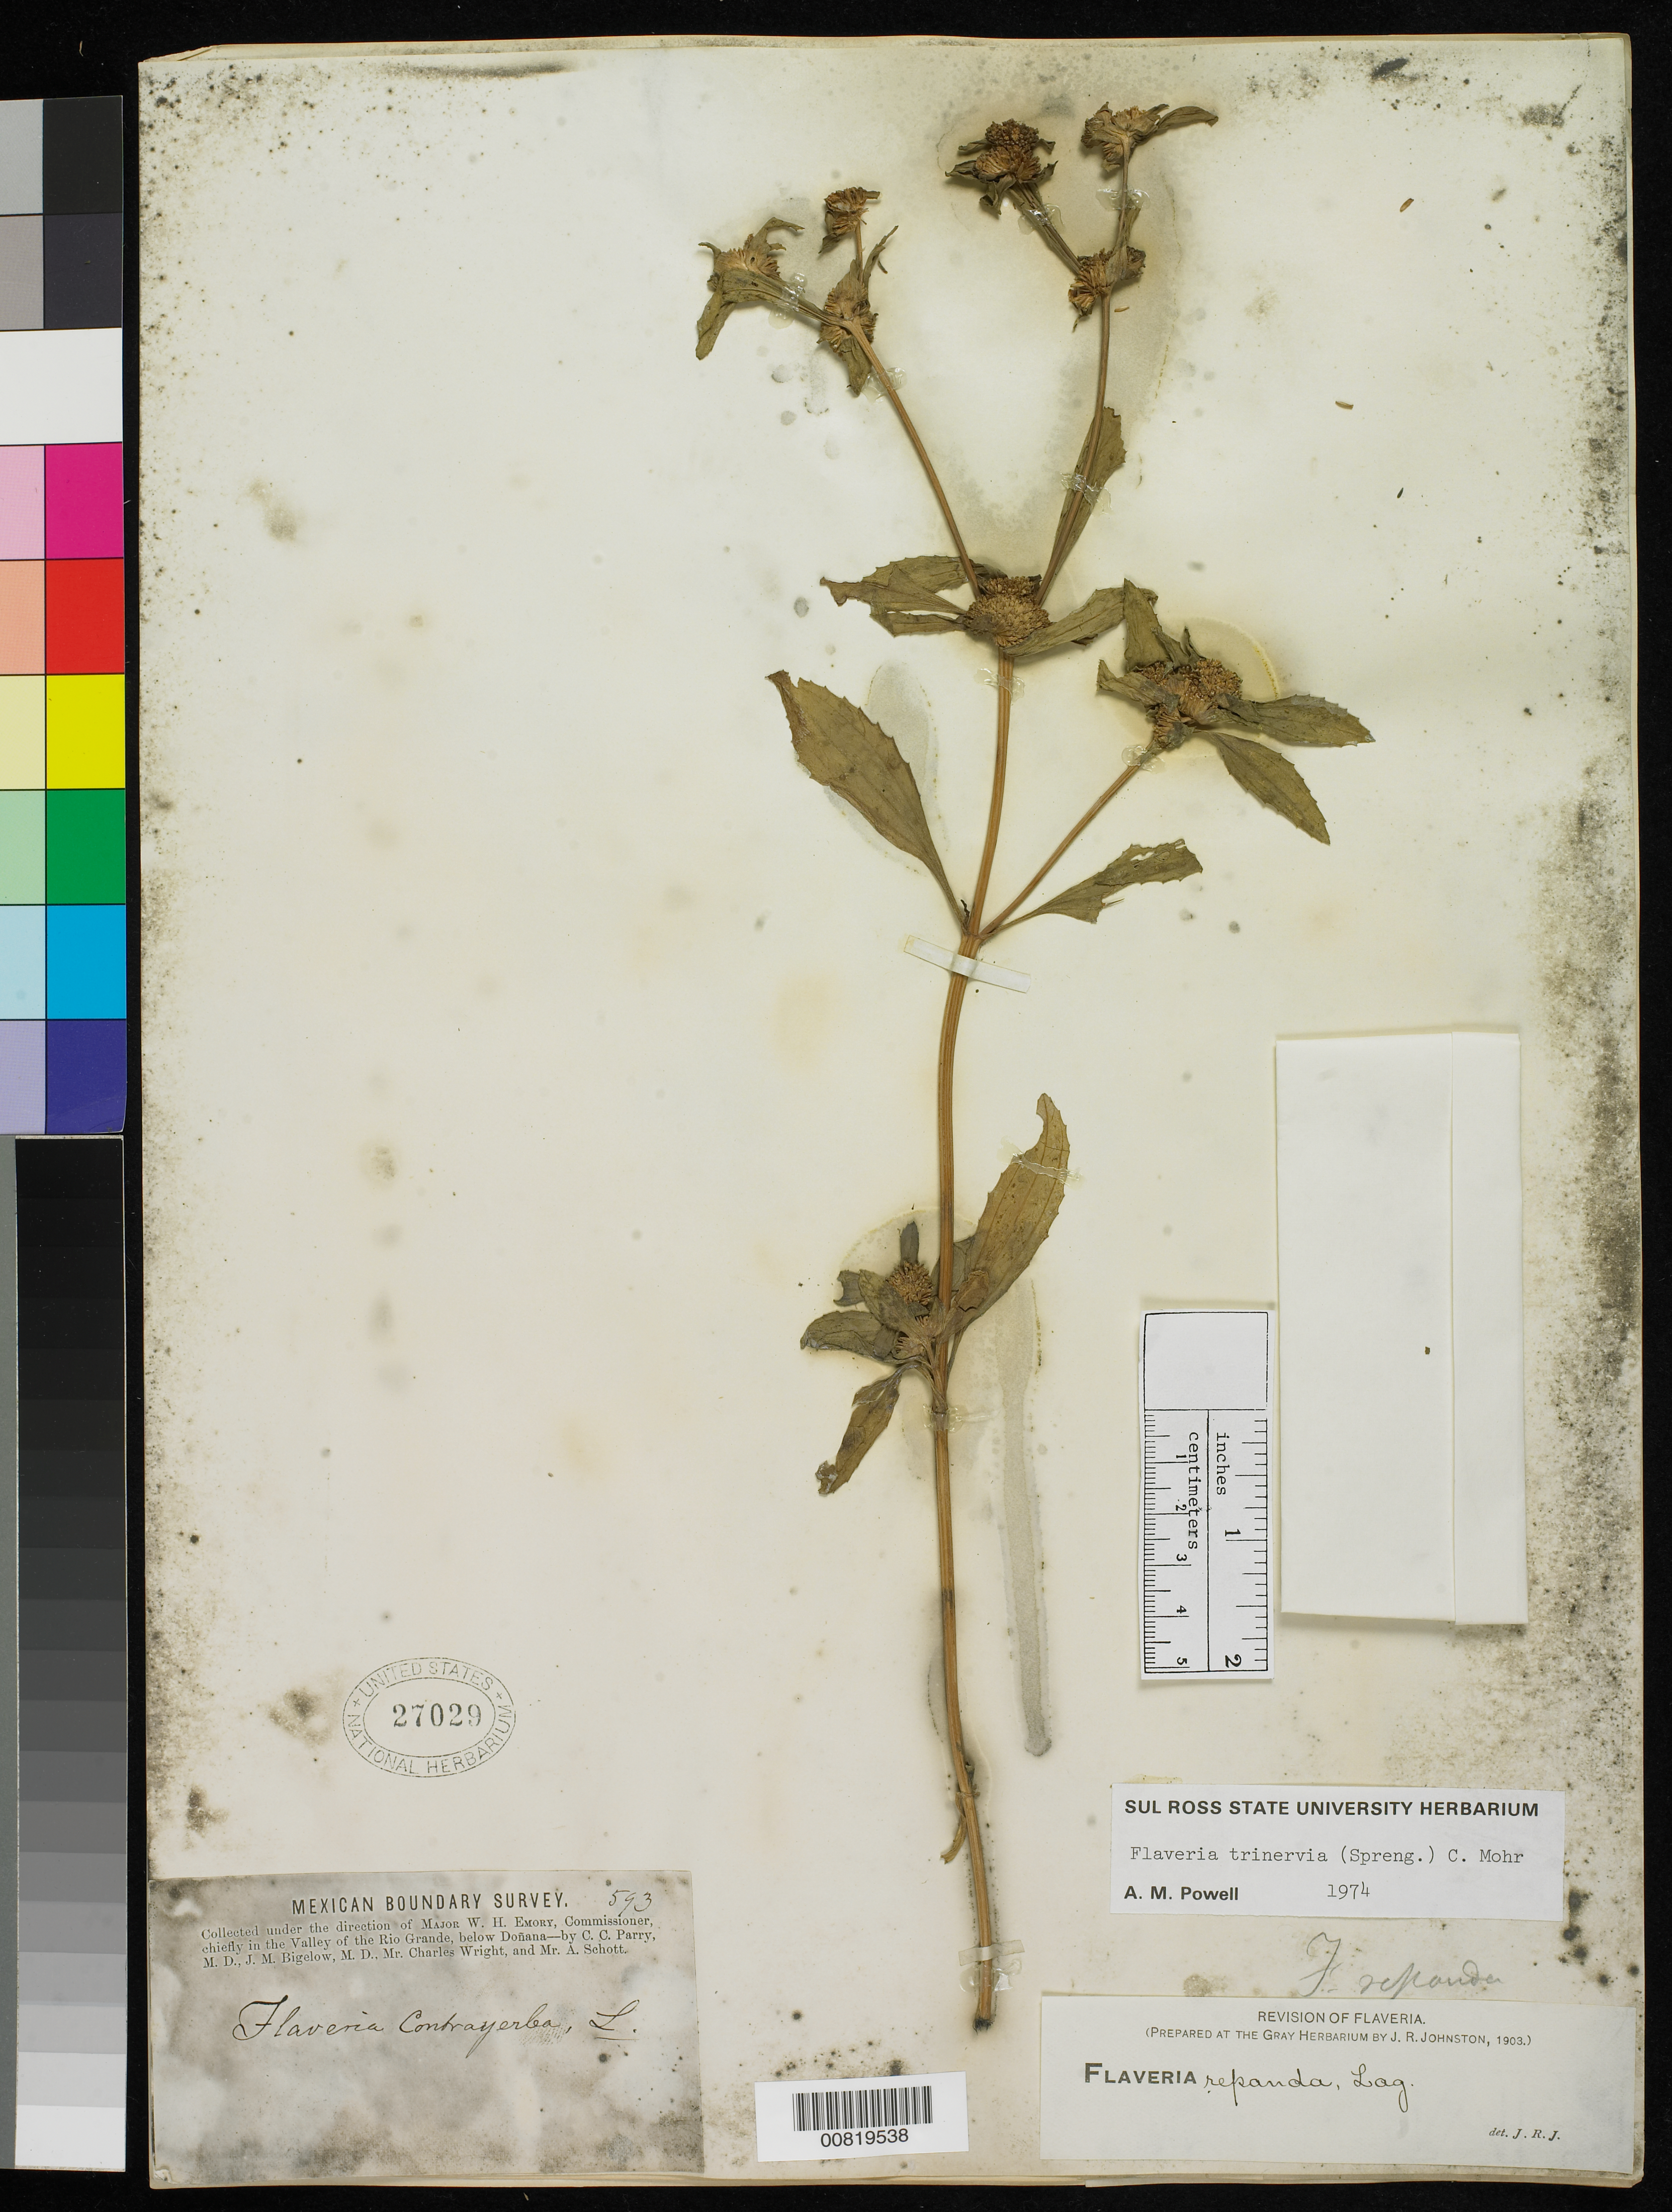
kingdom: Plantae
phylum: Tracheophyta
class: Magnoliopsida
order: Asterales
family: Asteraceae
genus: Flaveria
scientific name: Flaveria trinervia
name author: (Spreng.) C. Mohr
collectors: C. C. Parry, J. M. Bigelow, C. Wright & A. C. V. Schott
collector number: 593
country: United States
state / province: New Mexico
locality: Valley of the Rio Grande, below Doñana, New Mexico.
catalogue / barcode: US 27029